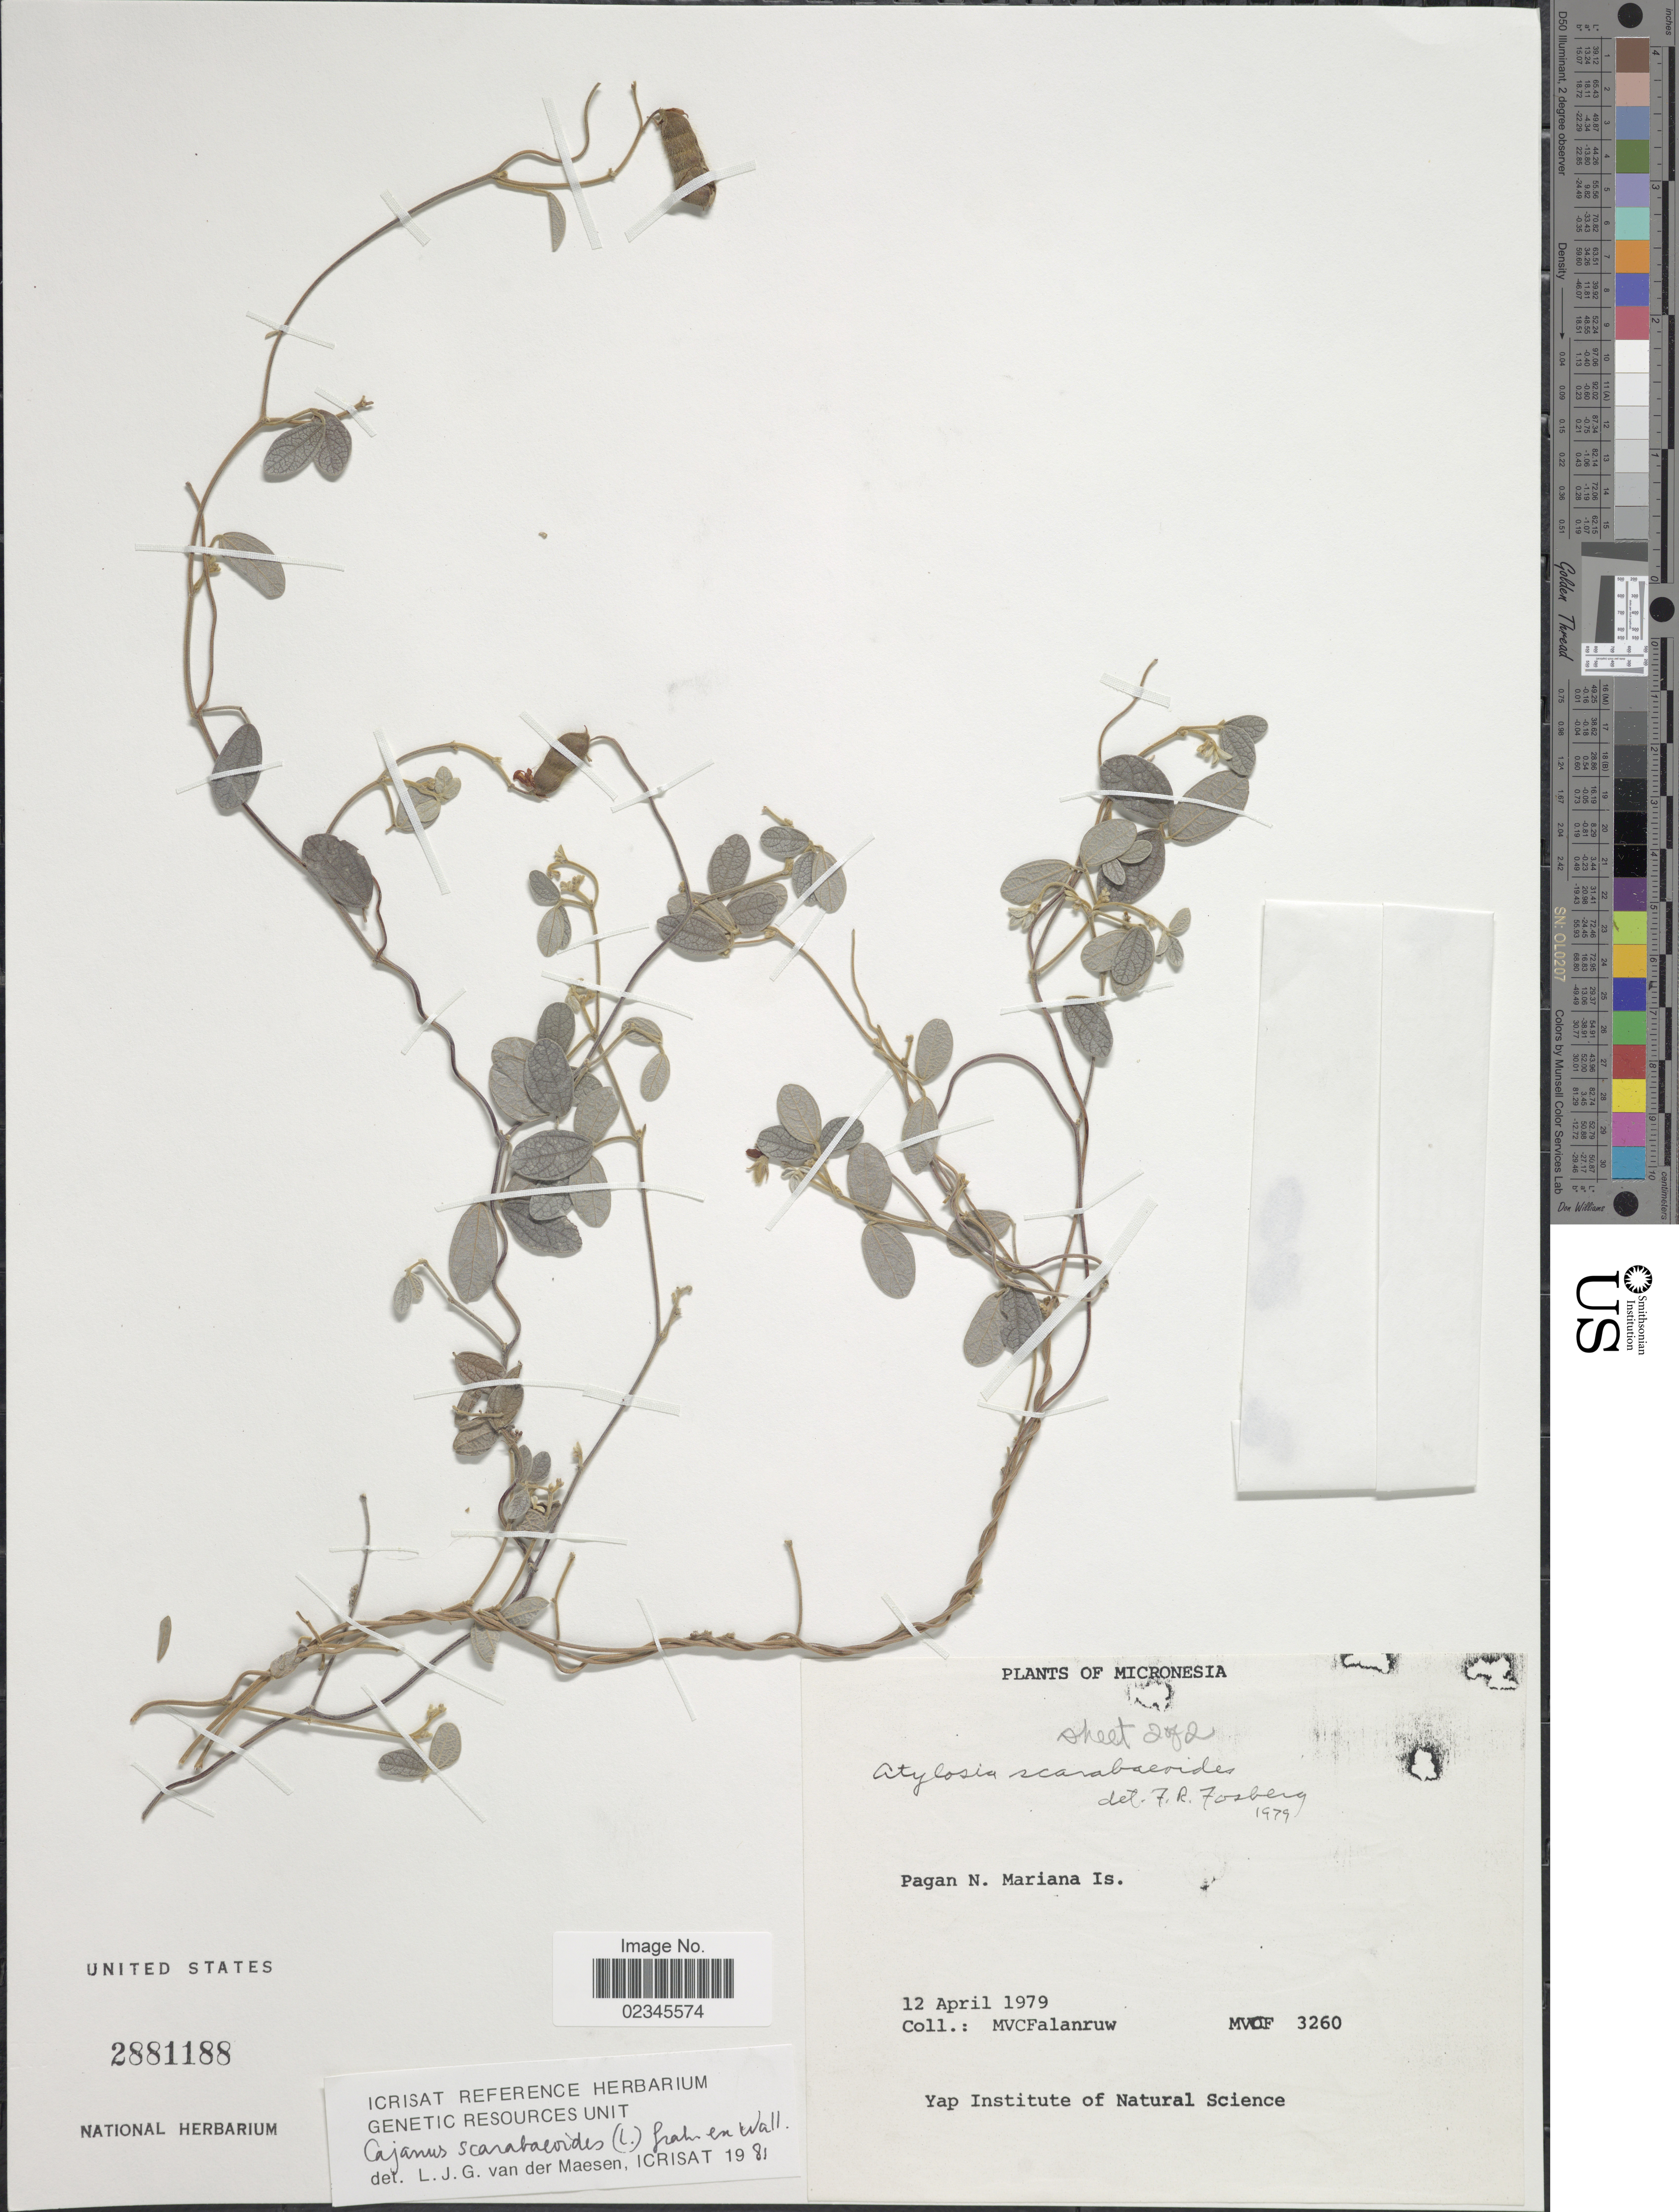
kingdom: Plantae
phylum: Tracheophyta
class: Magnoliopsida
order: Fabales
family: Fabaceae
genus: Cajanus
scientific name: Cajanus scarabaeoides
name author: (L.) Thou. ex Graham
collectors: M. V. Falanruw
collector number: MVCF 3260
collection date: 1979-04-12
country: Northern Mariana Islands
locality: Micronesia. Pagan N. Mariana Is.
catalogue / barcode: US 2881188